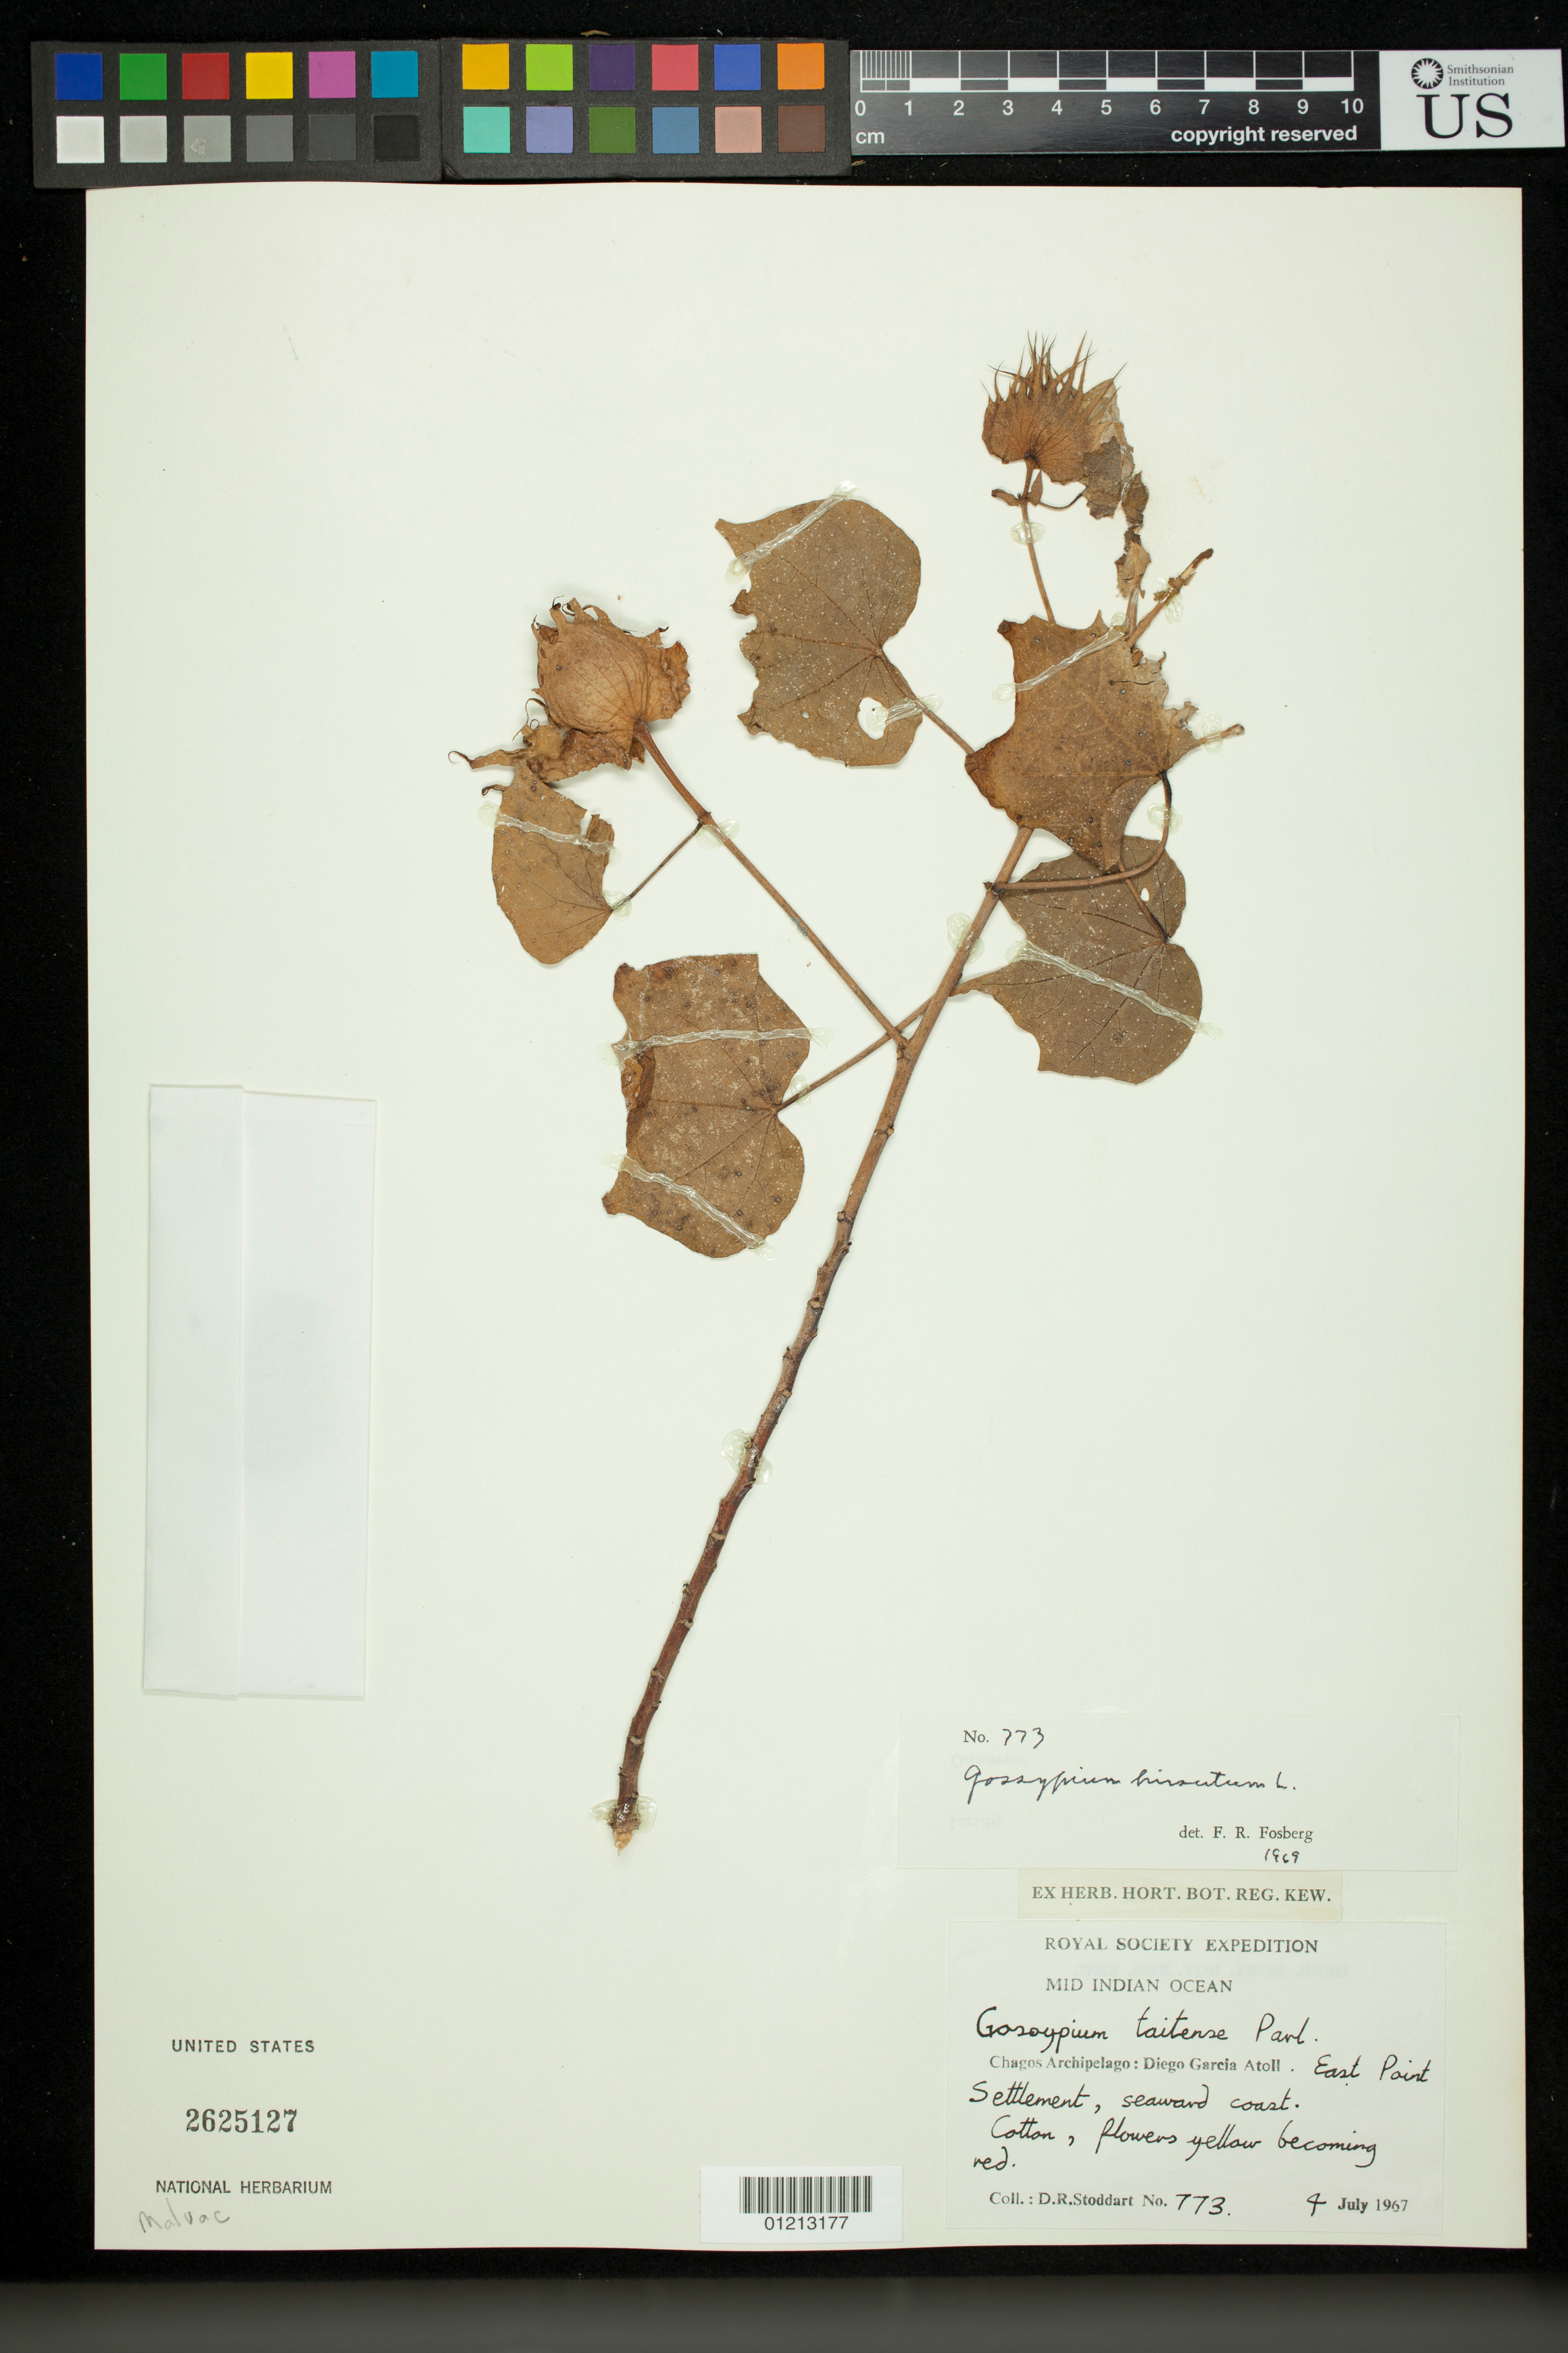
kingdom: Plantae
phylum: Tracheophyta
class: Magnoliopsida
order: Malvales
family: Malvaceae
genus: Gossypium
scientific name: Gossypium hirsutum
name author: L.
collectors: D. R. Stoddart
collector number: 773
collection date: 1967-07-04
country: British Indian Ocean Territory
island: Diego Garcia Atoll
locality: East point settlement, seaward coast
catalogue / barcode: US 2625127